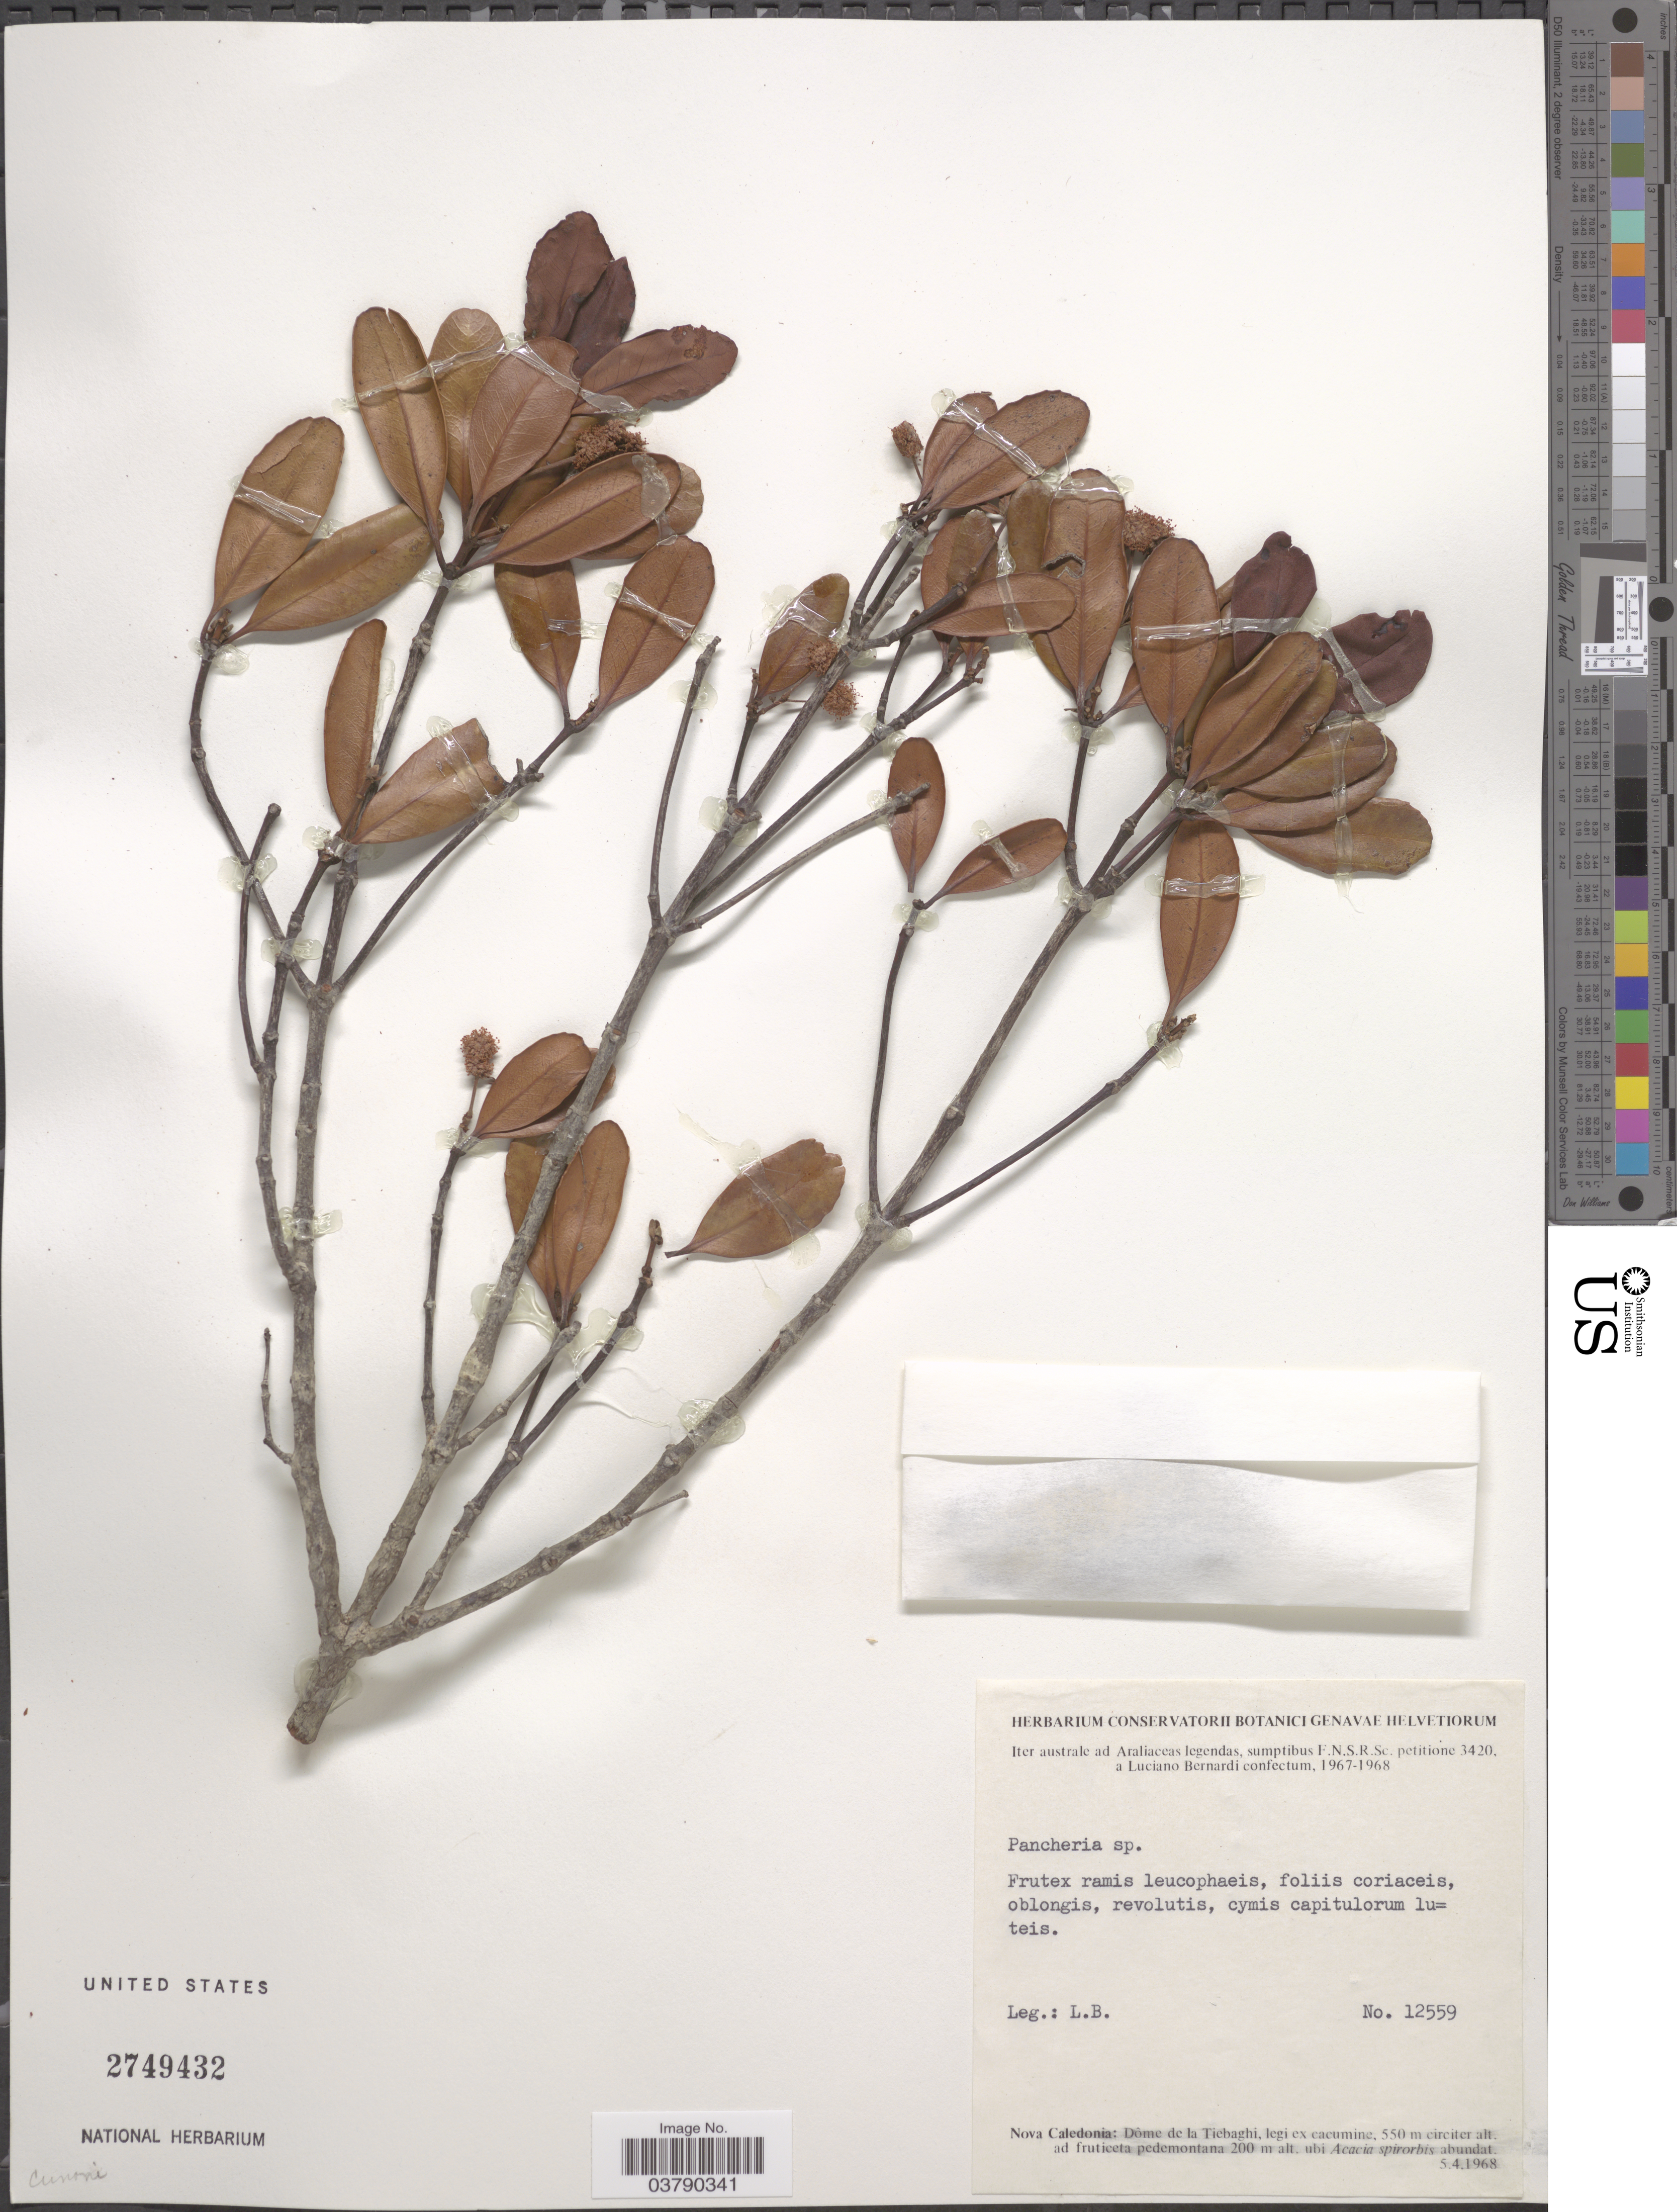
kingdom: Plantae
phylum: Tracheophyta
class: Magnoliopsida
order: Oxalidales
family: Cunoniaceae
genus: Pancheria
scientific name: Pancheria sp.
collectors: L. Bernardi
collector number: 12559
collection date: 1968-04-05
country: New Caledonia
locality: Nova Caledonia: Dôme de la Tiebaghi, legi ex cacumine.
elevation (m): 200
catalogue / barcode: US 2749432